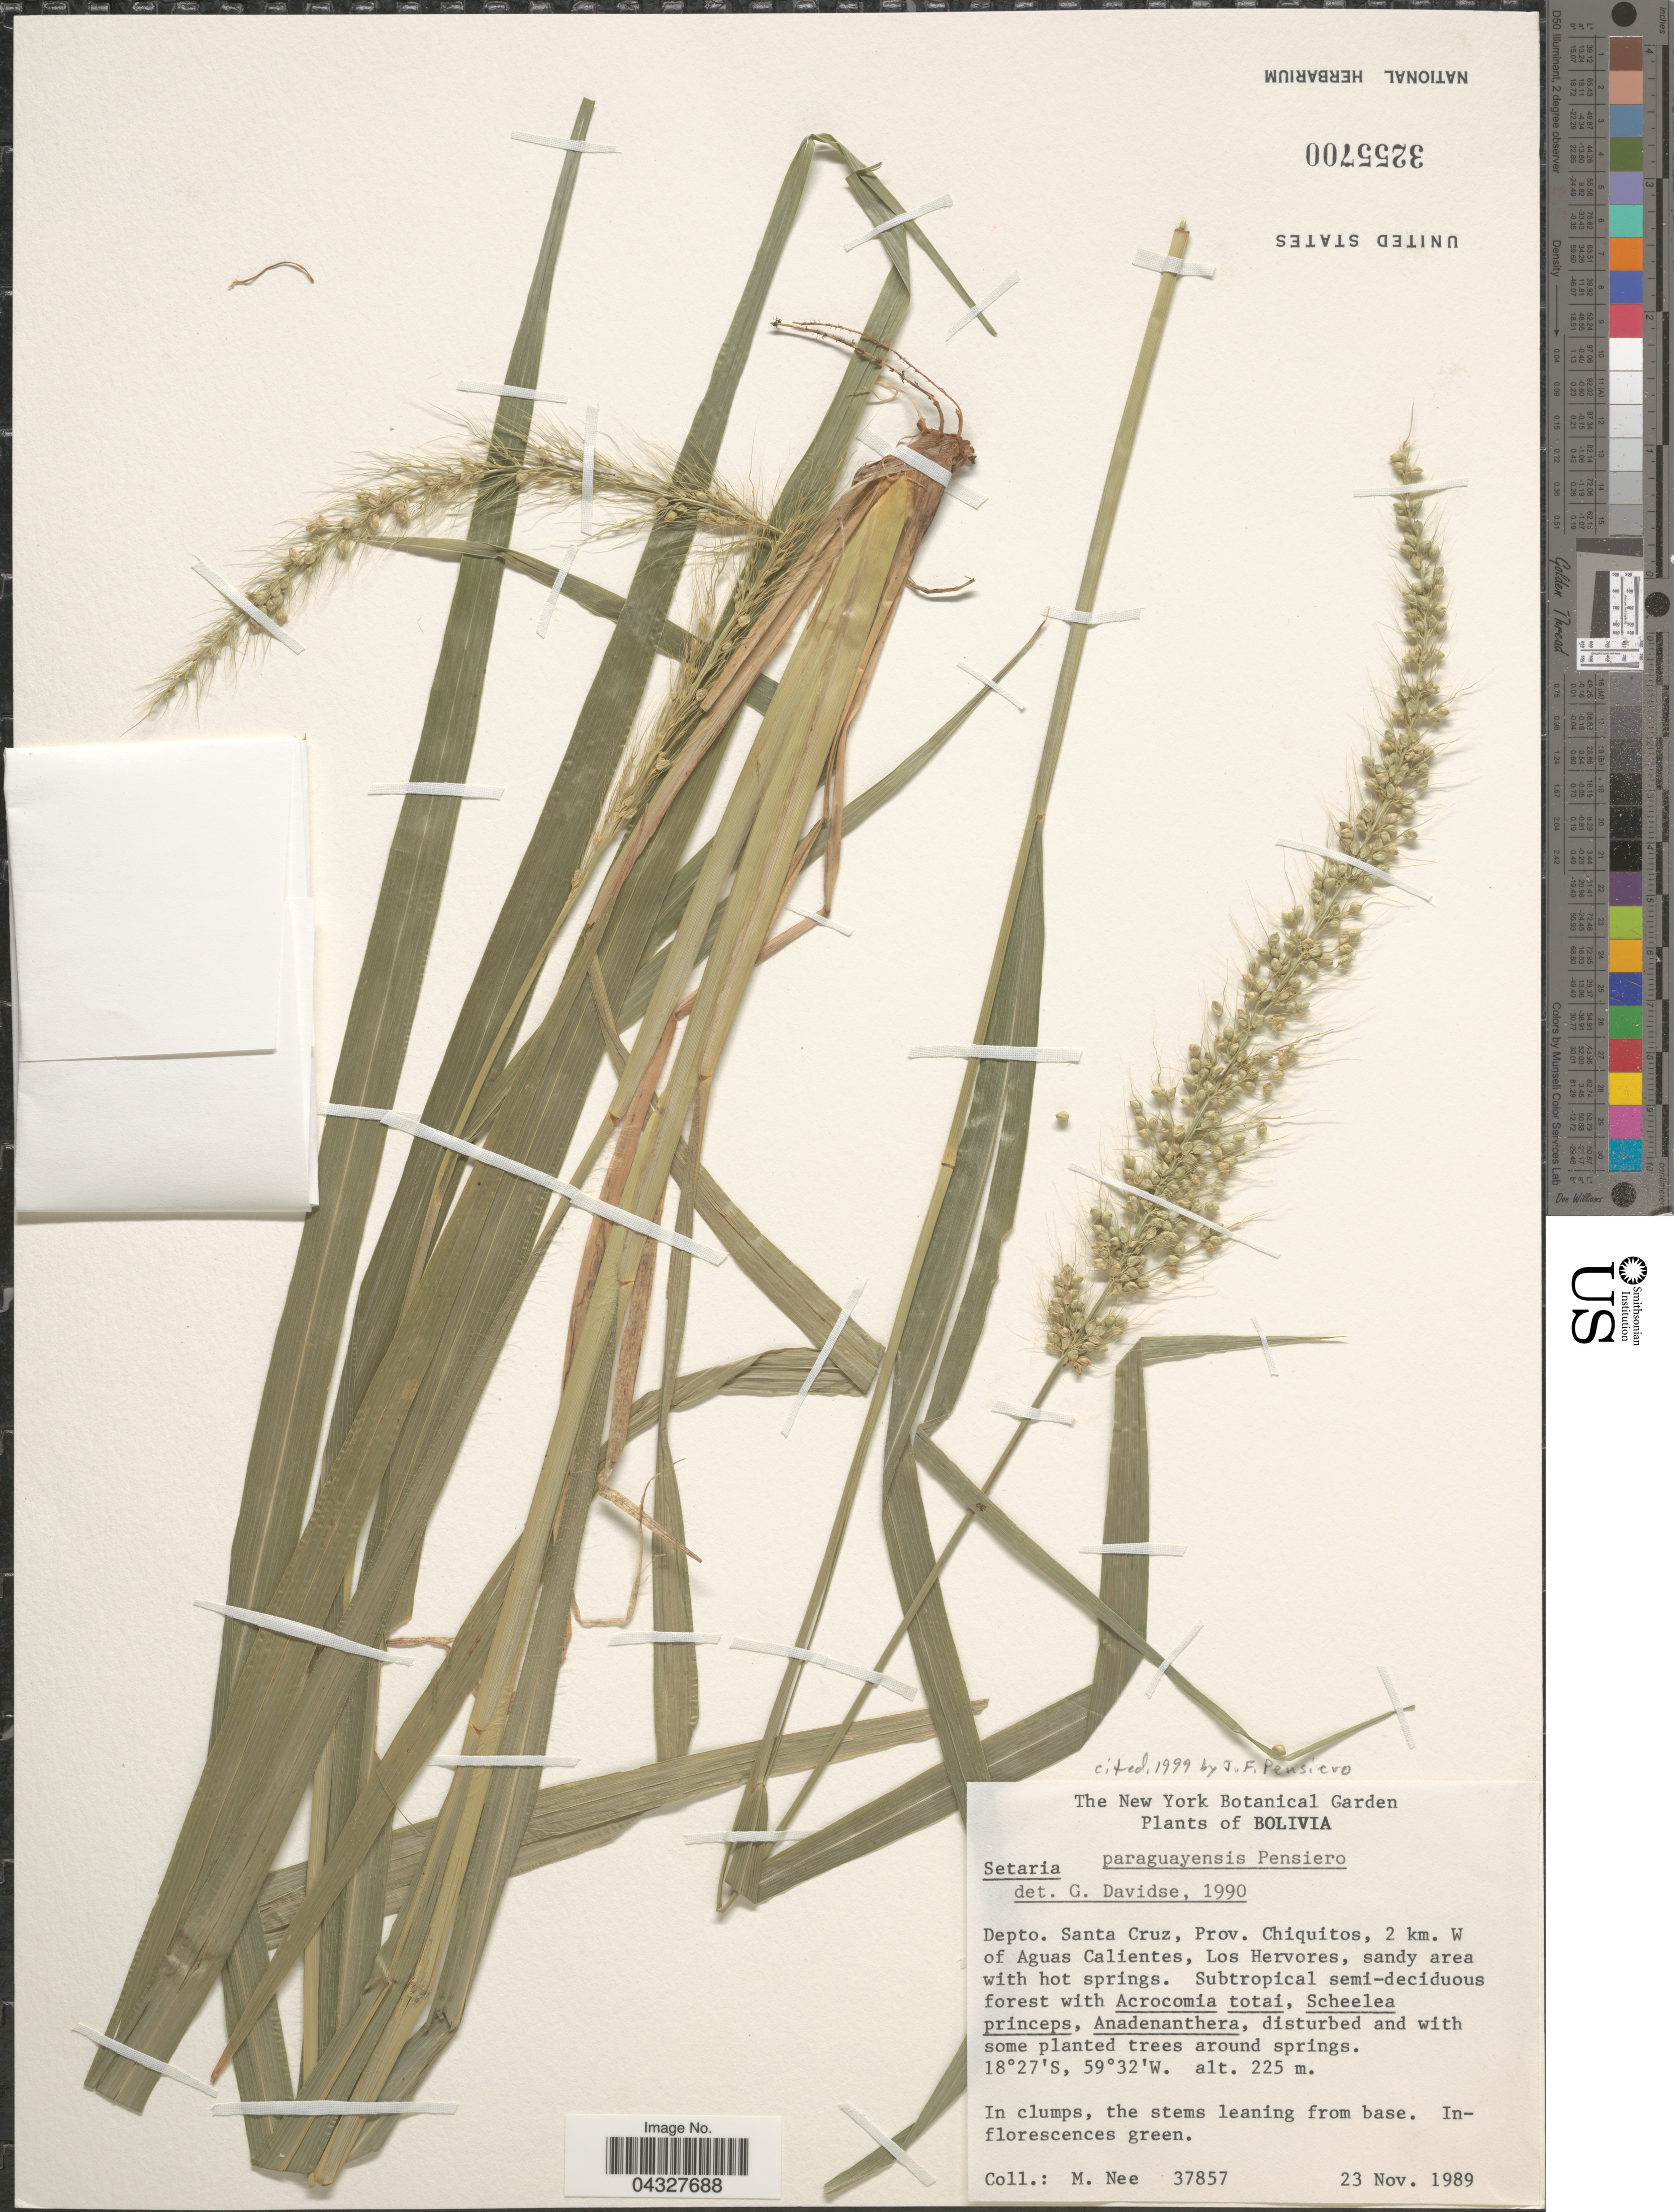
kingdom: Plantae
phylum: Tracheophyta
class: Liliopsida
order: Poales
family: Poaceae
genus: Setaria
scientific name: Setaria paraguayensis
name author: Pensiero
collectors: M. Nee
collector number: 37857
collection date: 1989-11-23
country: Bolivia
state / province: Santa Cruz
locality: Depto. Santa Cruz, Prov. Chiquitos, 2 km. W of Aguas Calientes, Los Hervores, sandy area with hot springs.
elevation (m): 225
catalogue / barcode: US 3255700